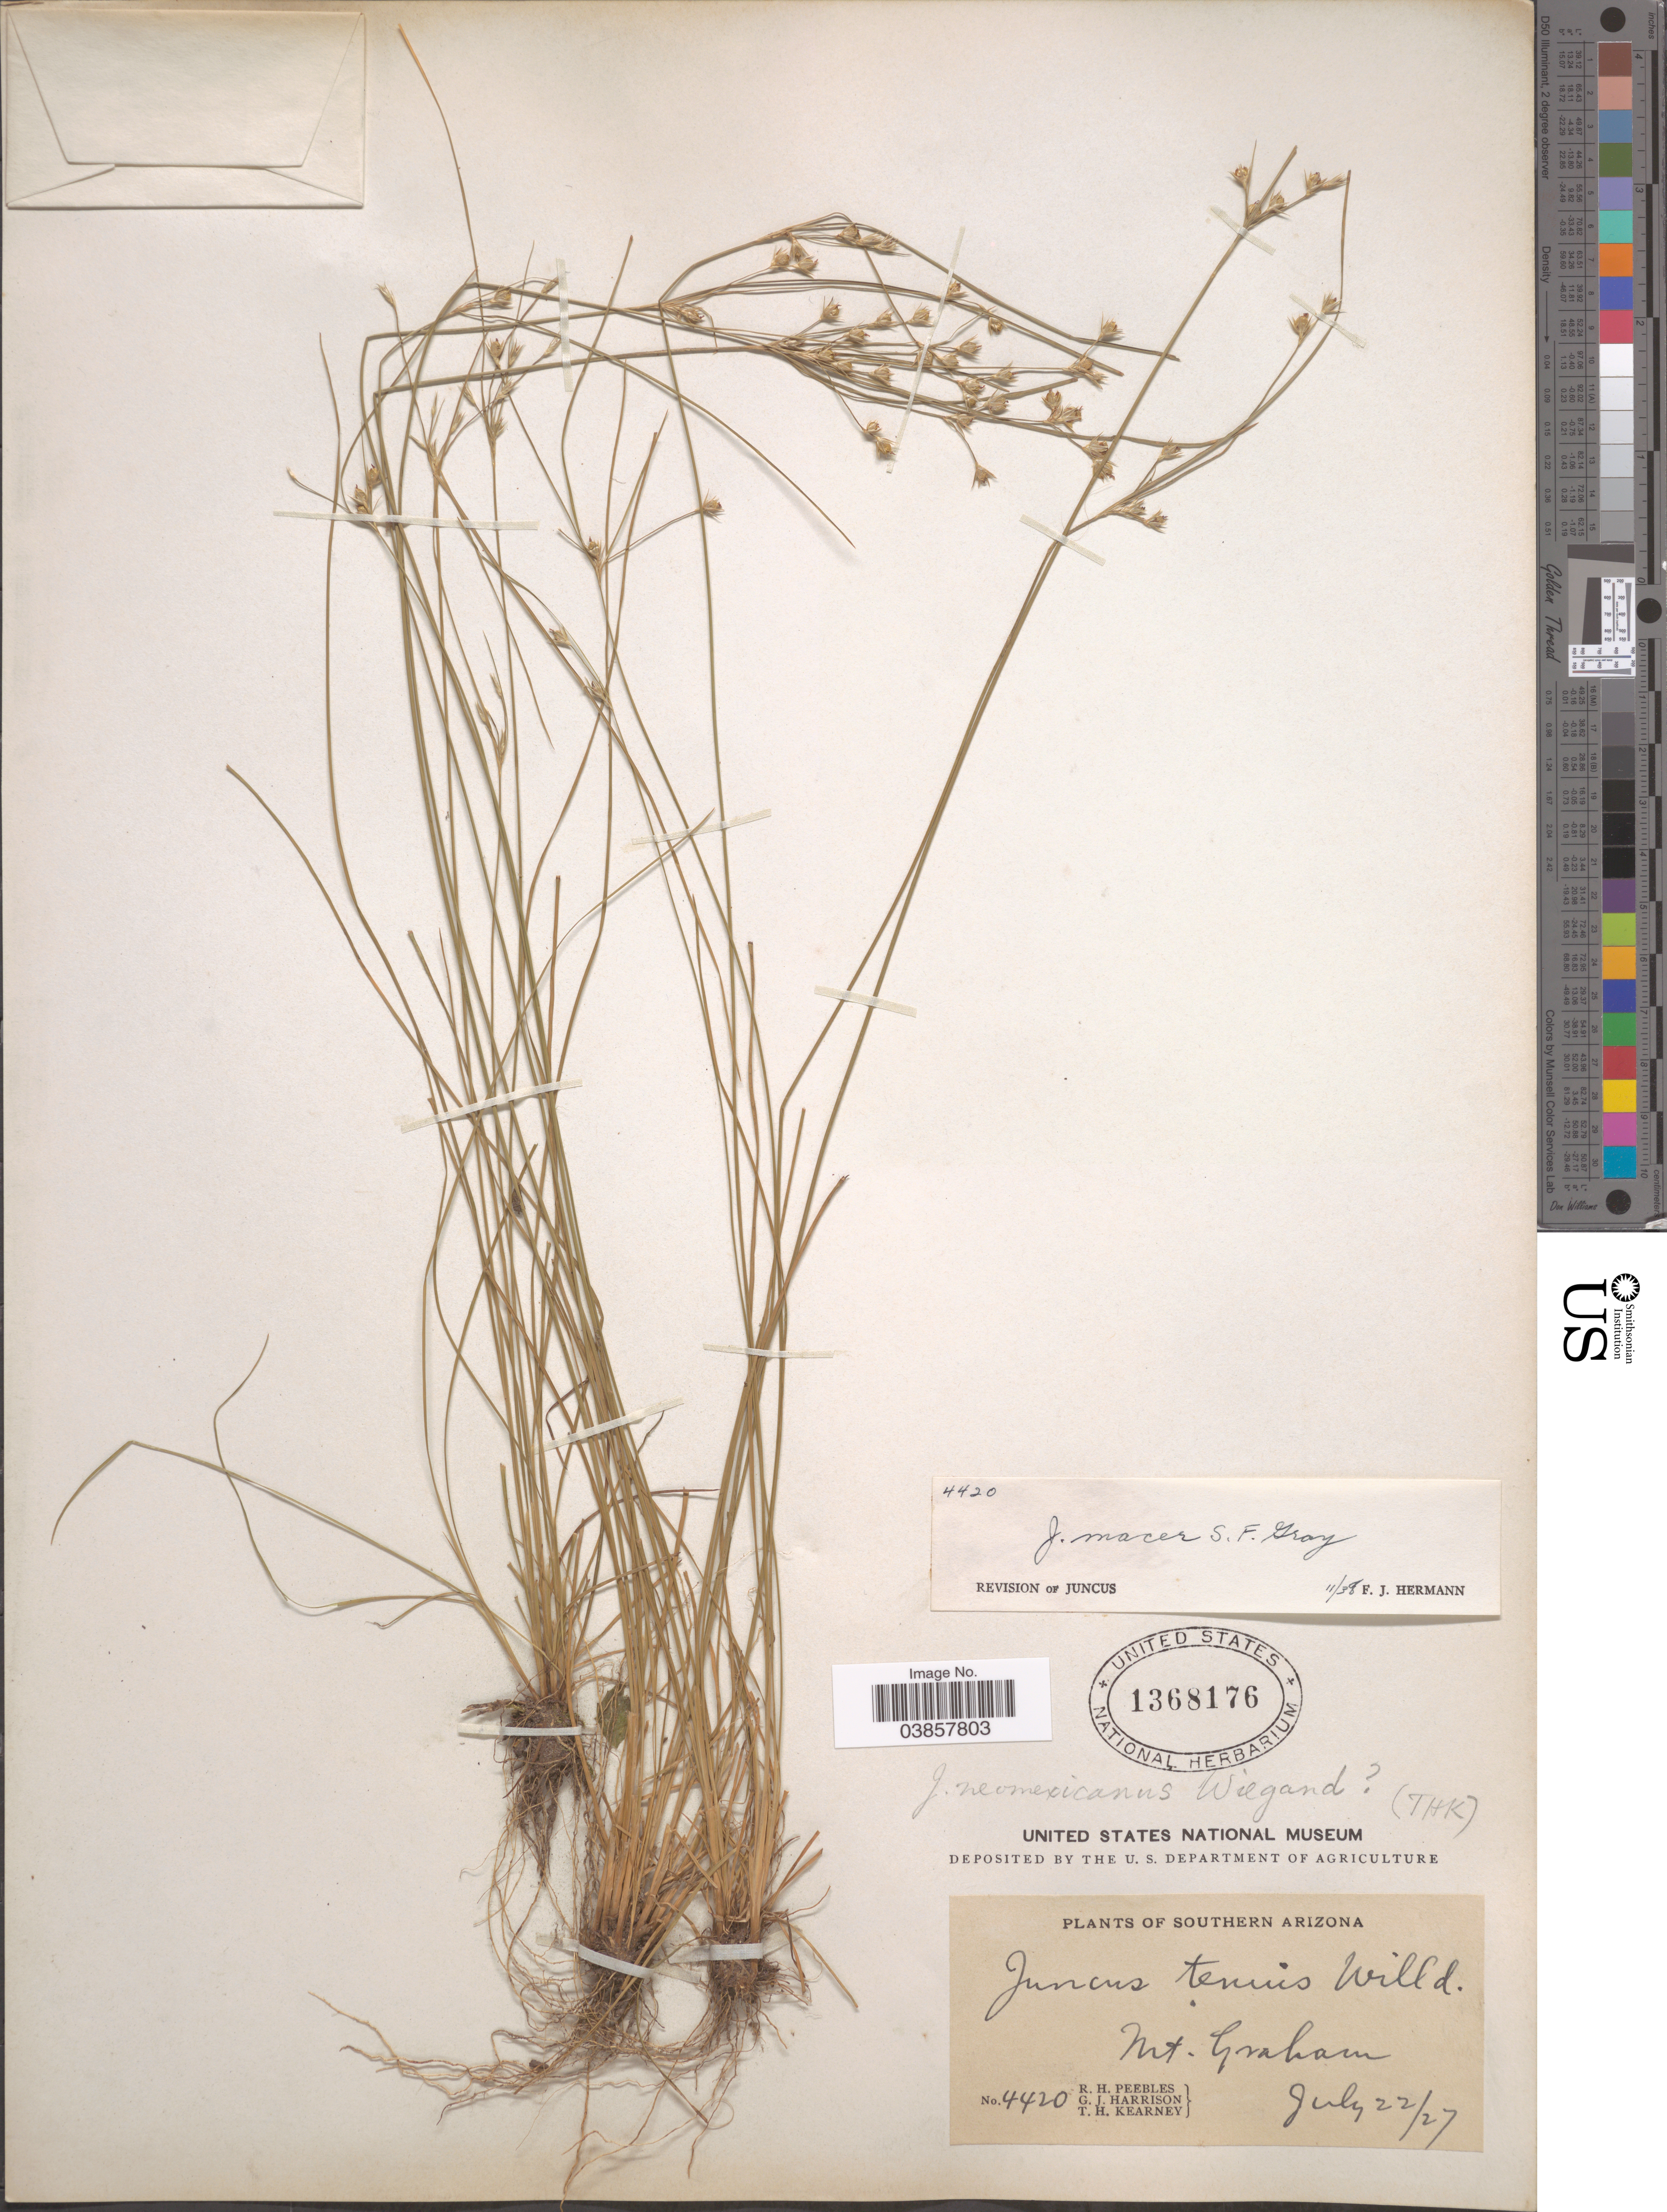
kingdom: Plantae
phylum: Tracheophyta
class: Liliopsida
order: Poales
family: Juncaceae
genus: Juncus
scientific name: Juncus tenuis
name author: Willd.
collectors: R. H. Peebles, G. J. Harrison & T. H. Kearney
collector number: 4420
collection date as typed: Transcribed d/m/y: 22/7/27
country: United States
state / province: Arizona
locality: Southern Arizona. Mt. Graham.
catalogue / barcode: US 1368176